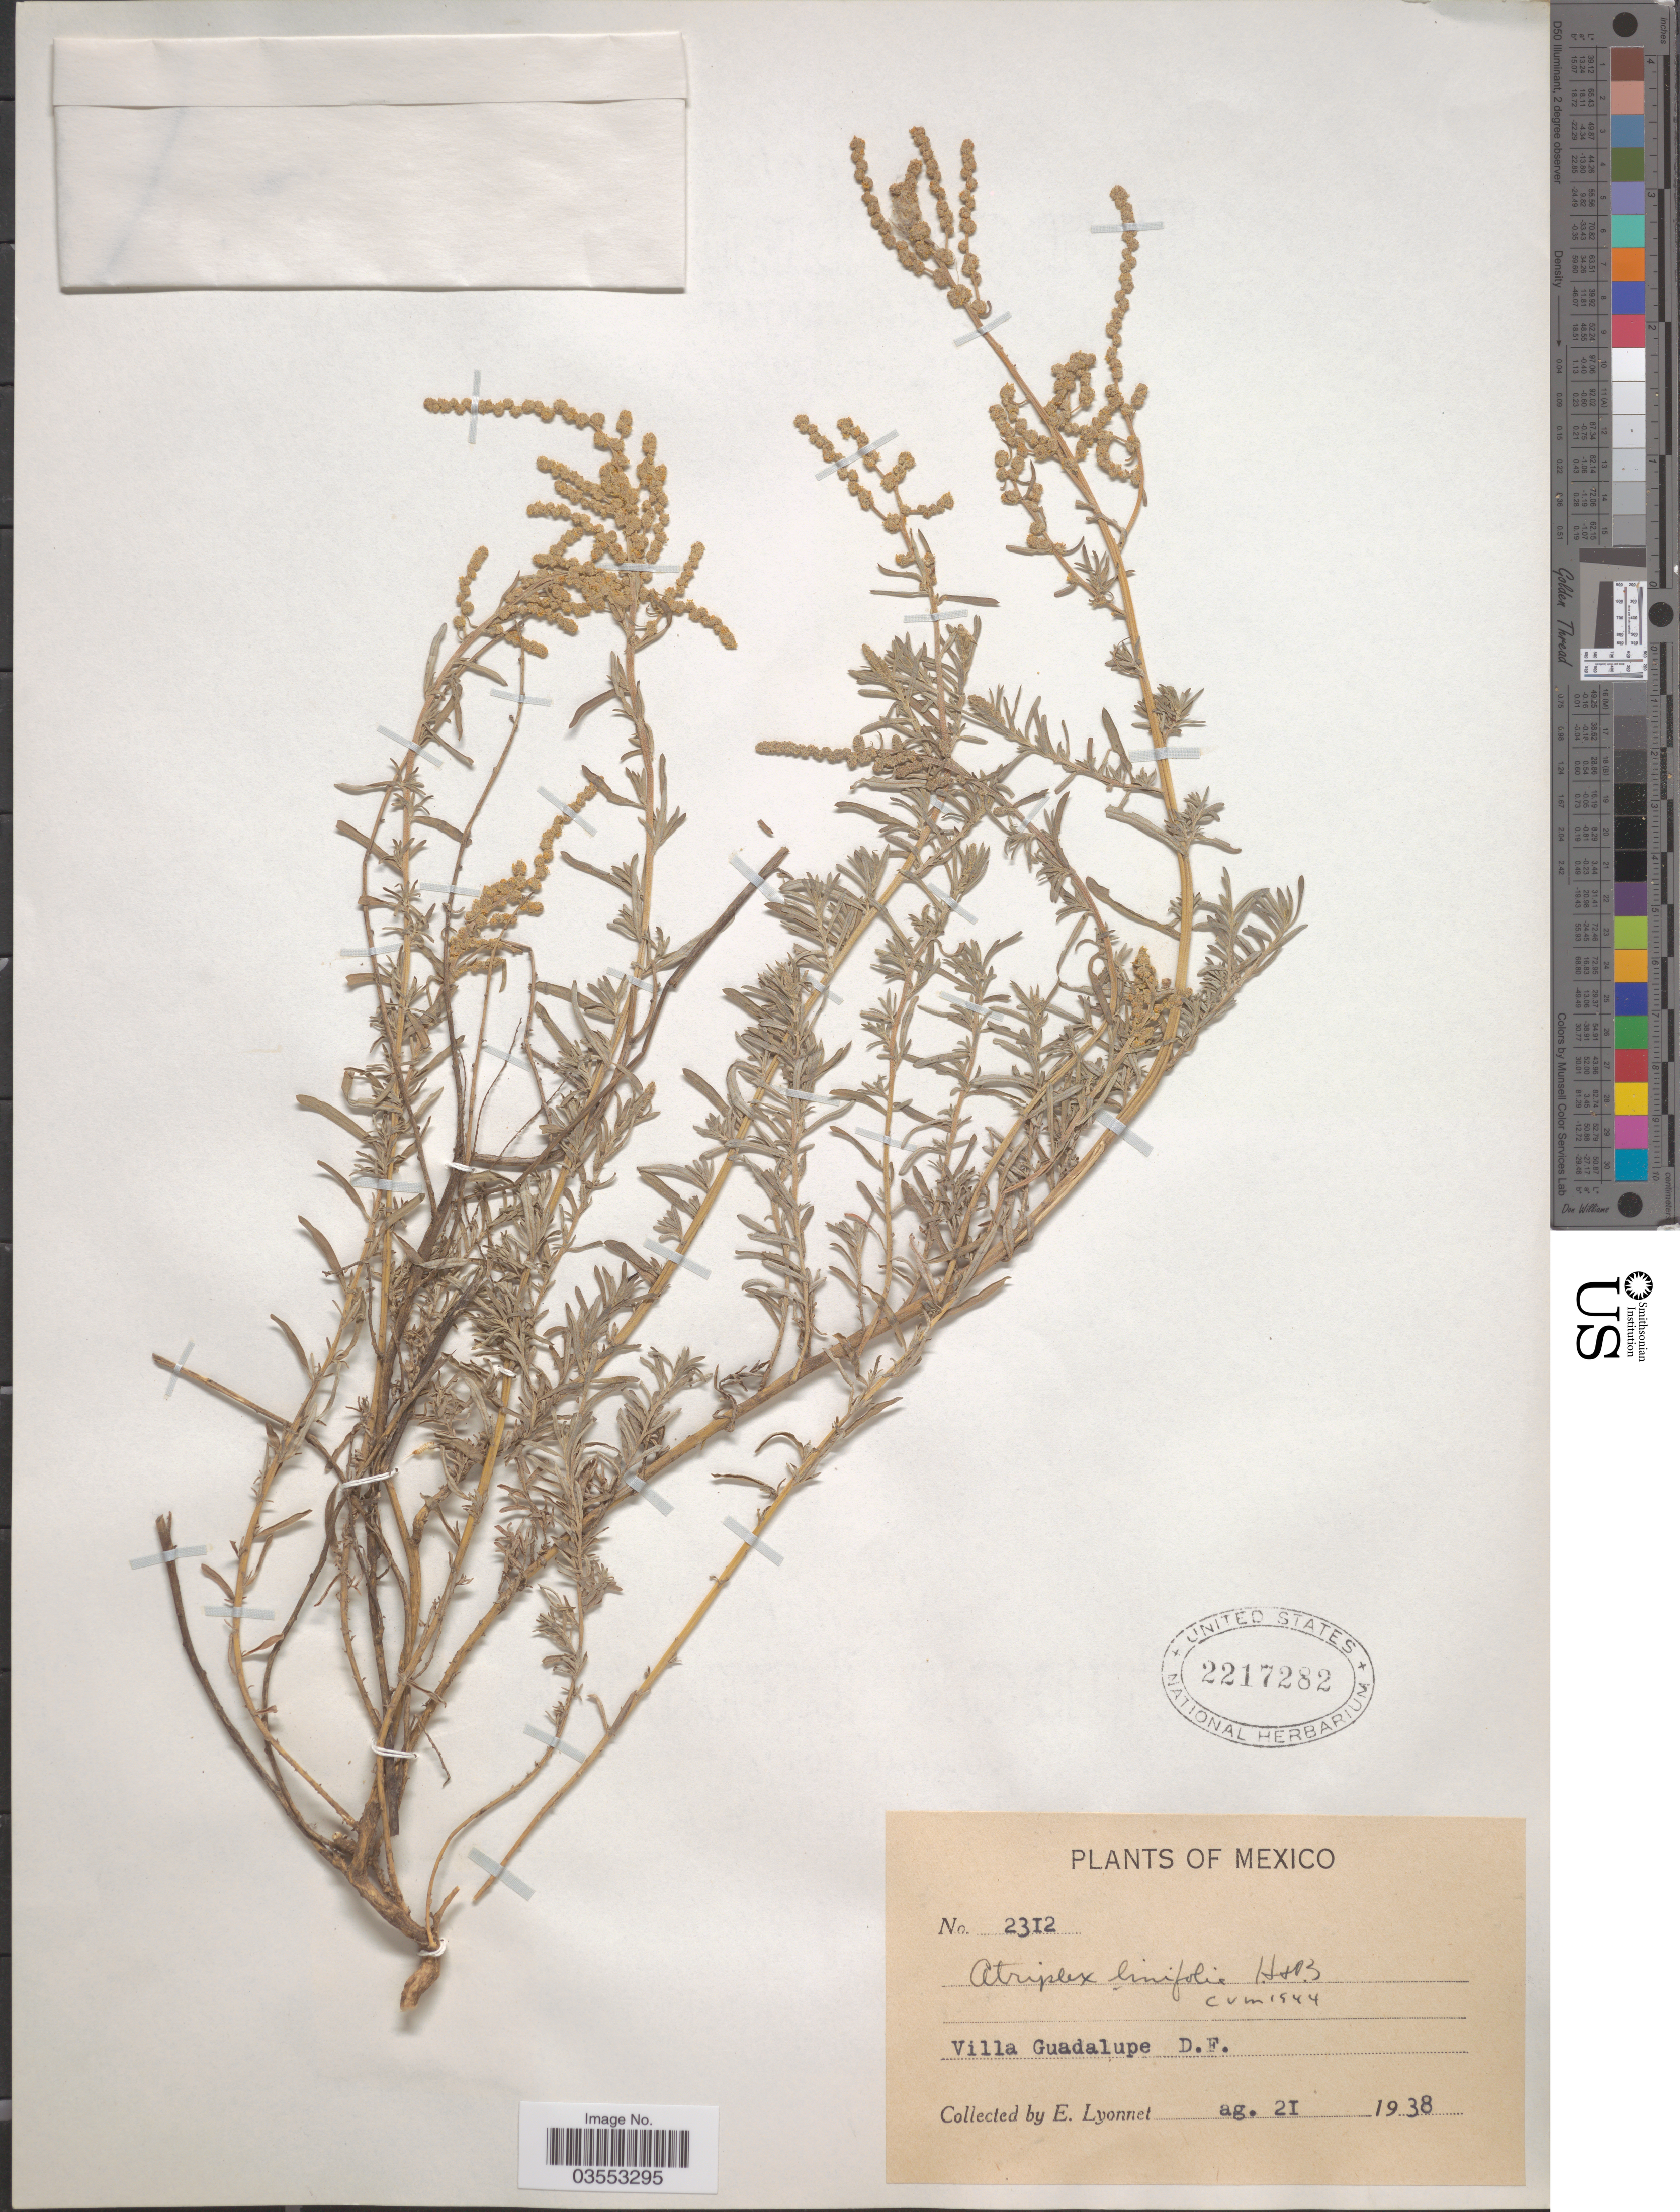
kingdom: Plantae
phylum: Tracheophyta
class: Magnoliopsida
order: Caryophyllales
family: Amaranthaceae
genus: Atriplex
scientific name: Atriplex linifolia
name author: Humb. & Bonpl. ex Willd.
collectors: E. Lyonnet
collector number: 2312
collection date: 1938-08-21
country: Mexico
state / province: Distrito Federal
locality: Villa Guadalupe, D. F.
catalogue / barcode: US 2217282